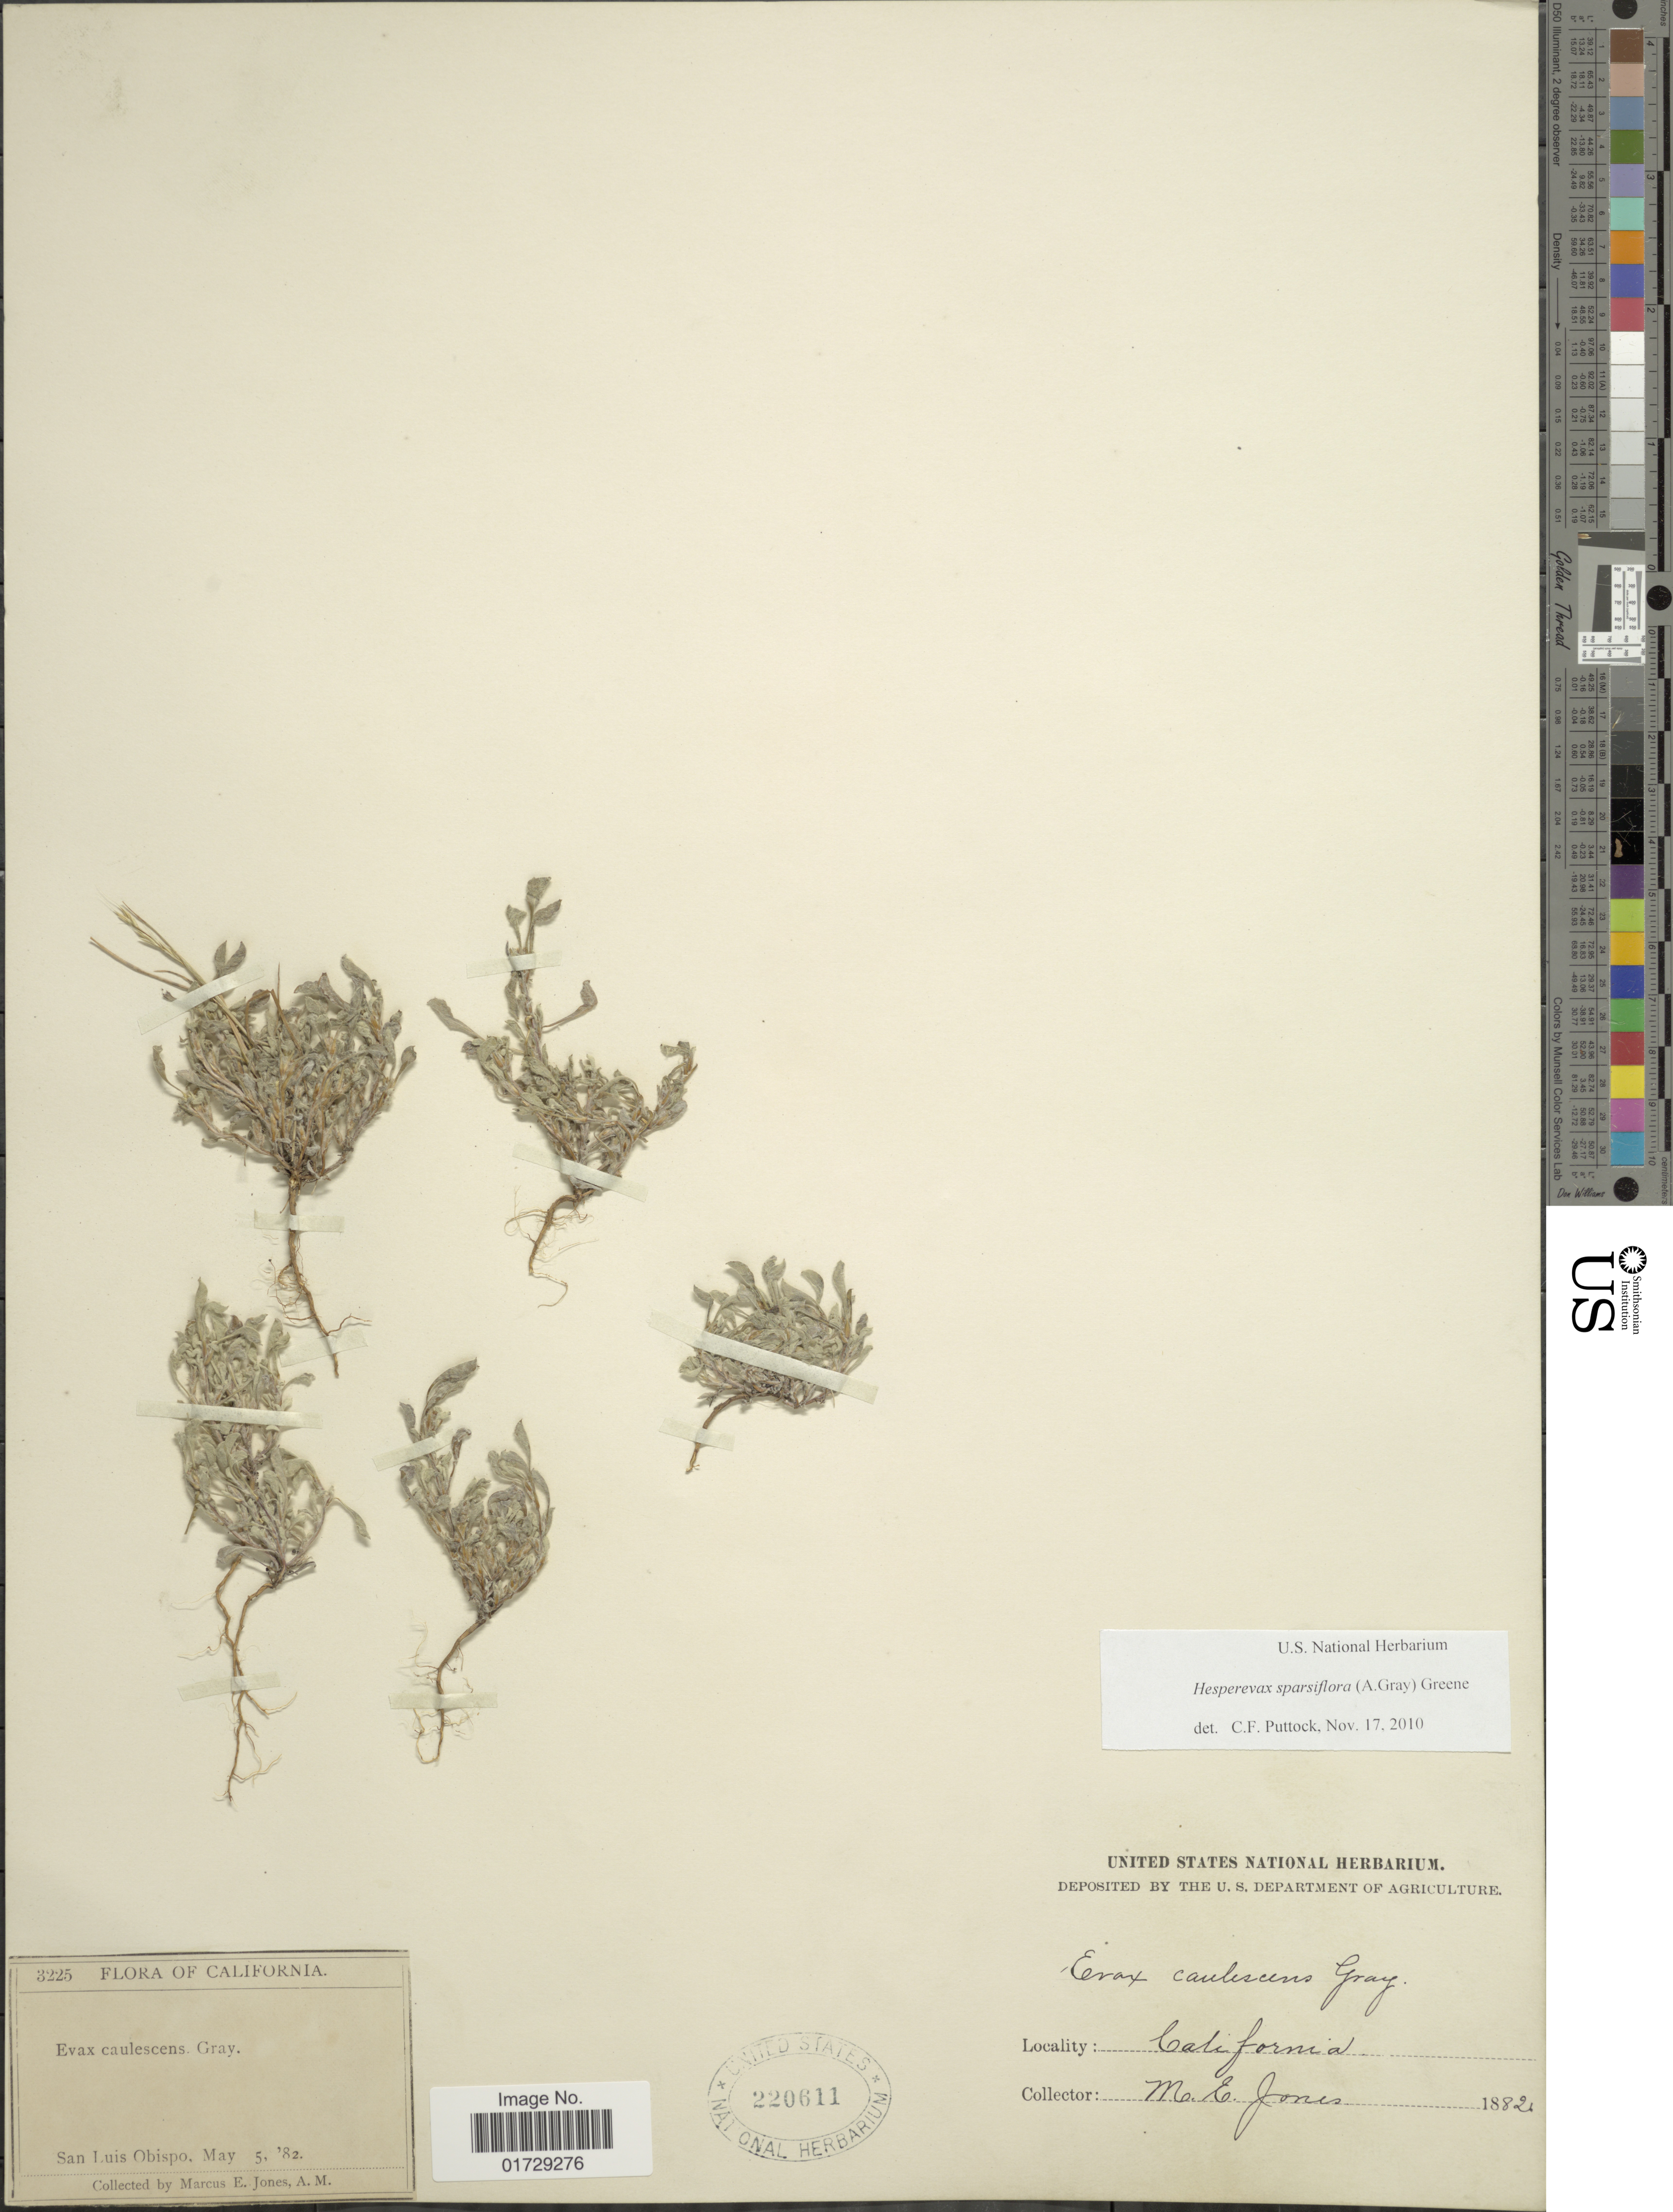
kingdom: Plantae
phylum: Tracheophyta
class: Magnoliopsida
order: Asterales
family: Asteraceae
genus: Hesperevax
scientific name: Hesperevax sparsiflora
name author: (A. Gray) Greene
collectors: M. E. Jones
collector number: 3225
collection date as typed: Transcribed d/m/y: 5/5/82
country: United States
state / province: California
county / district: San Luis Obispo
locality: San Luis Obispo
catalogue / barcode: US 220611